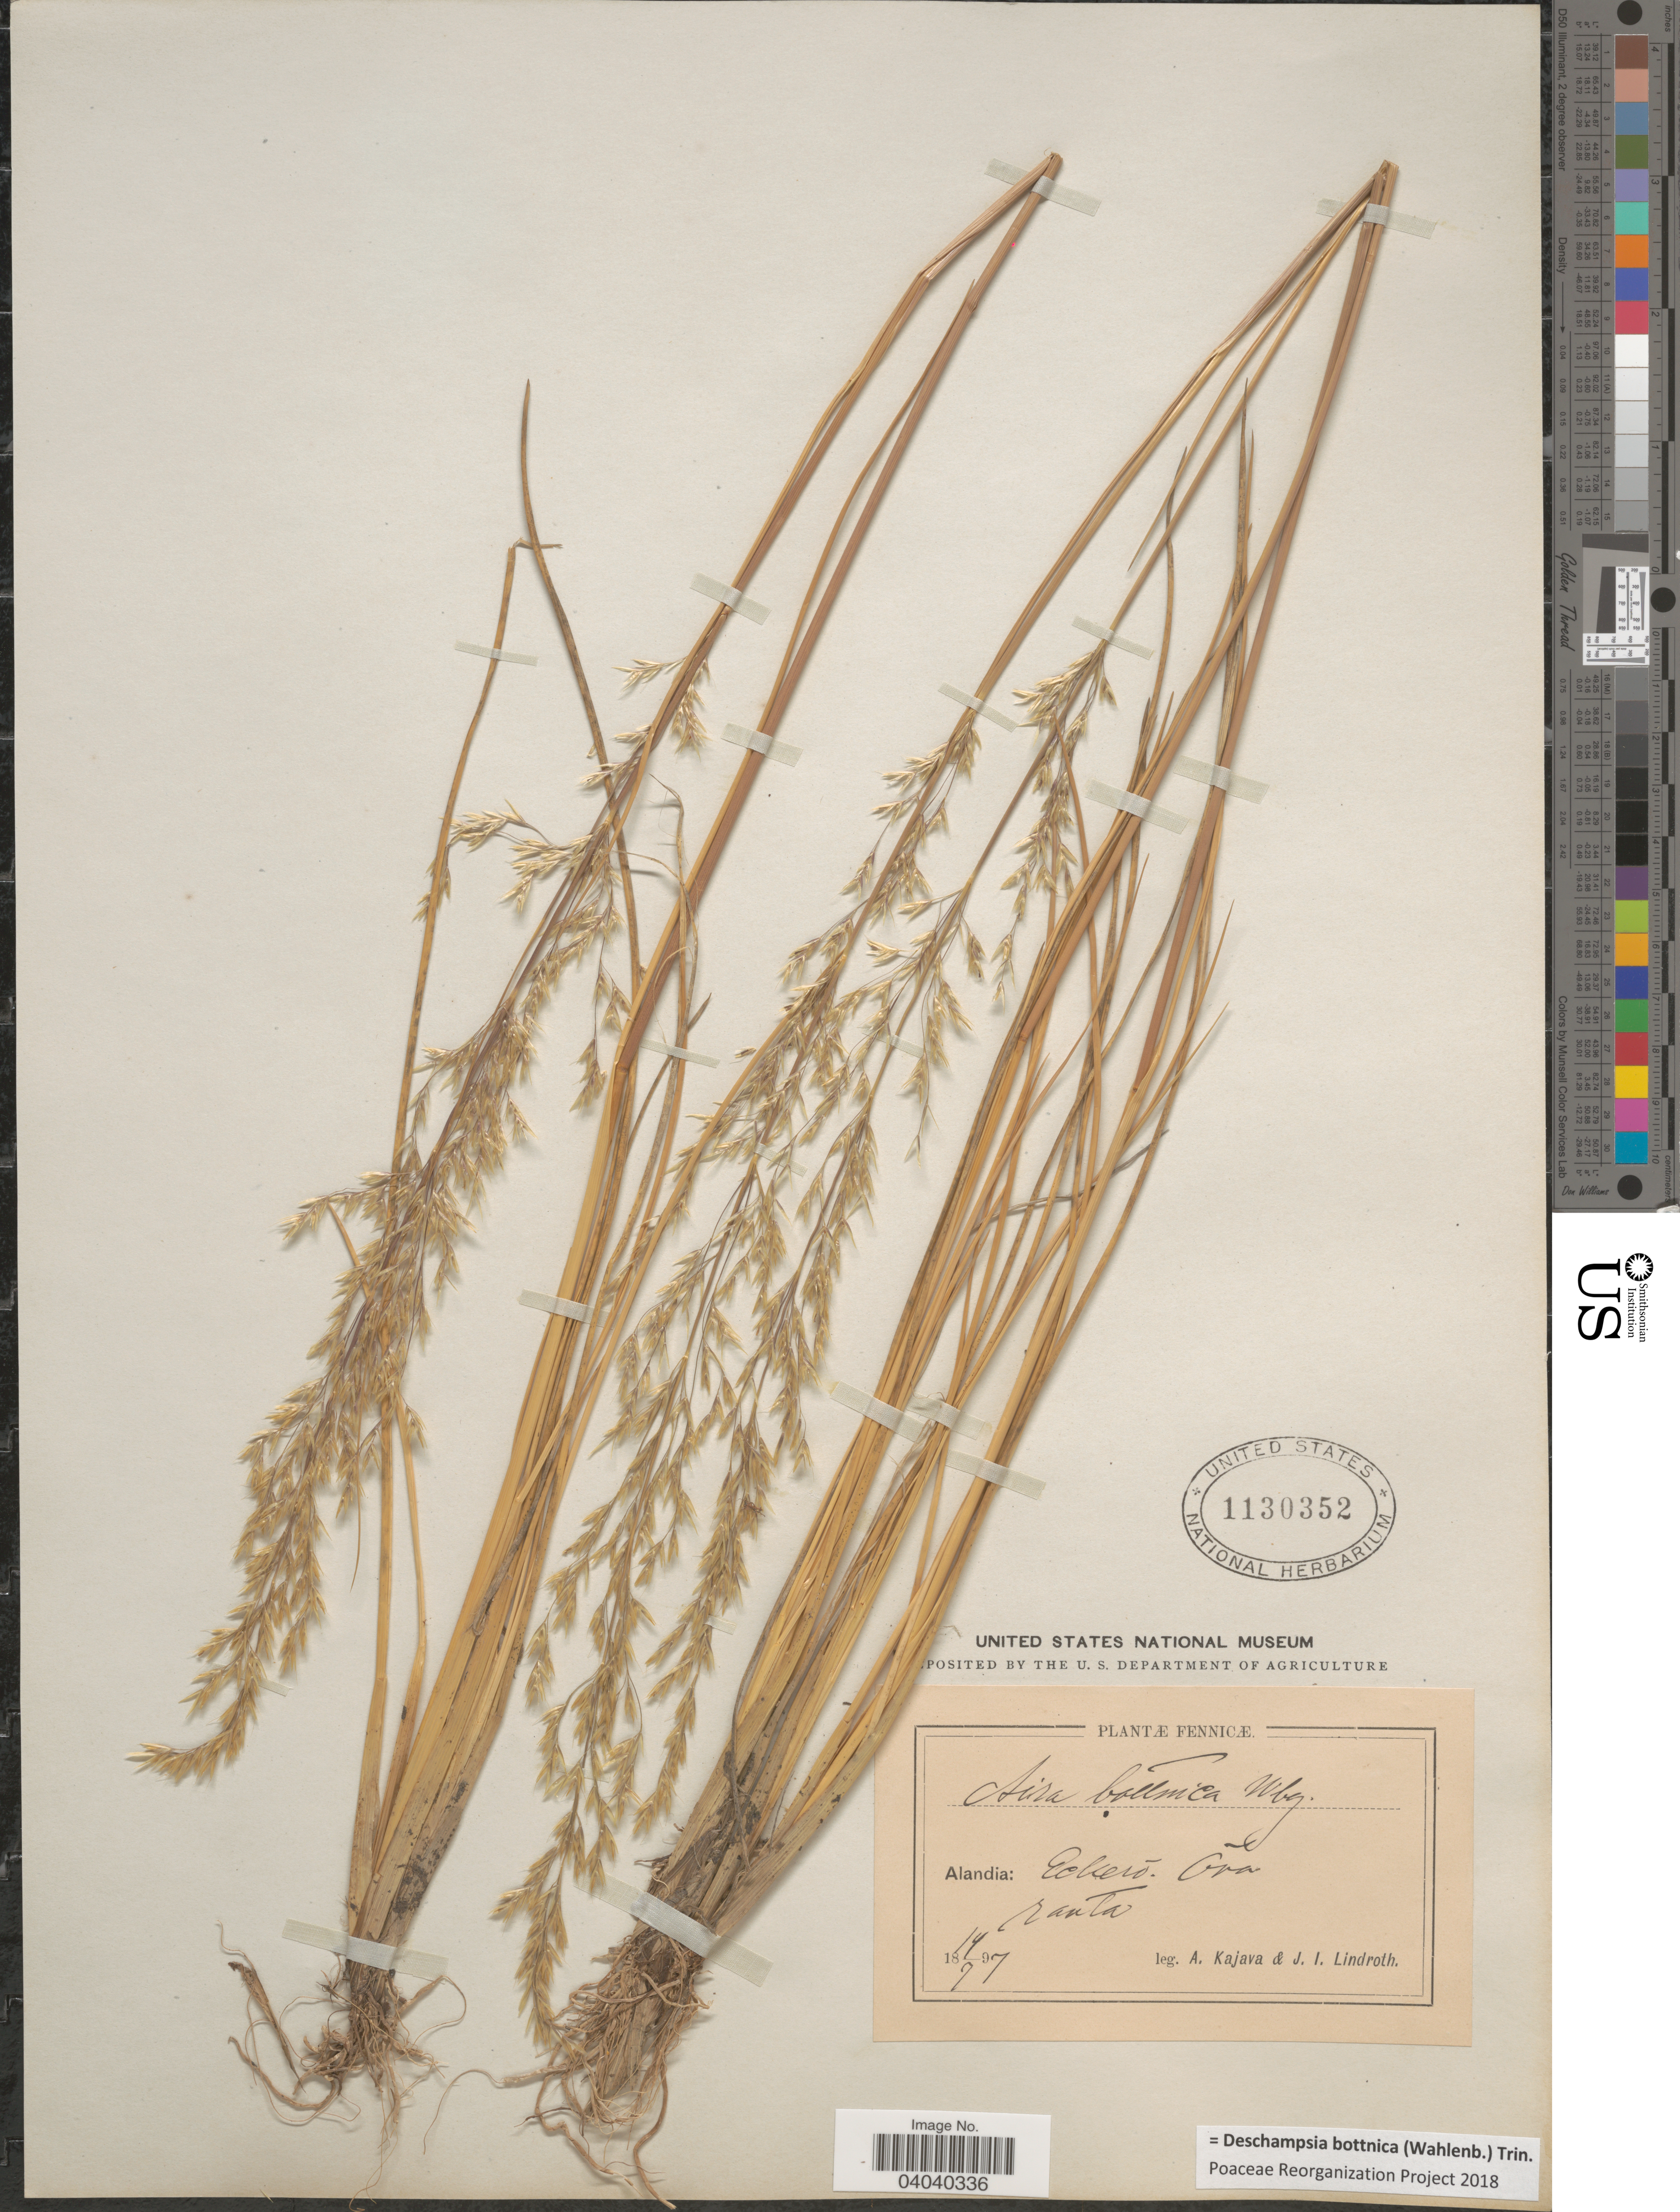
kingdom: Plantae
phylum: Tracheophyta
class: Liliopsida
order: Poales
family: Poaceae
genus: Deschampsia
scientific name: Deschampsia bottnica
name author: (Wahlenb.) Trin.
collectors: A. Kajava & J. Lindroth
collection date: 1897-07-14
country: Finland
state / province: Ahvenanmaa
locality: Fennicæ. Alandia: Eckerö. Oiva ranta.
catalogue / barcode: US 1130352